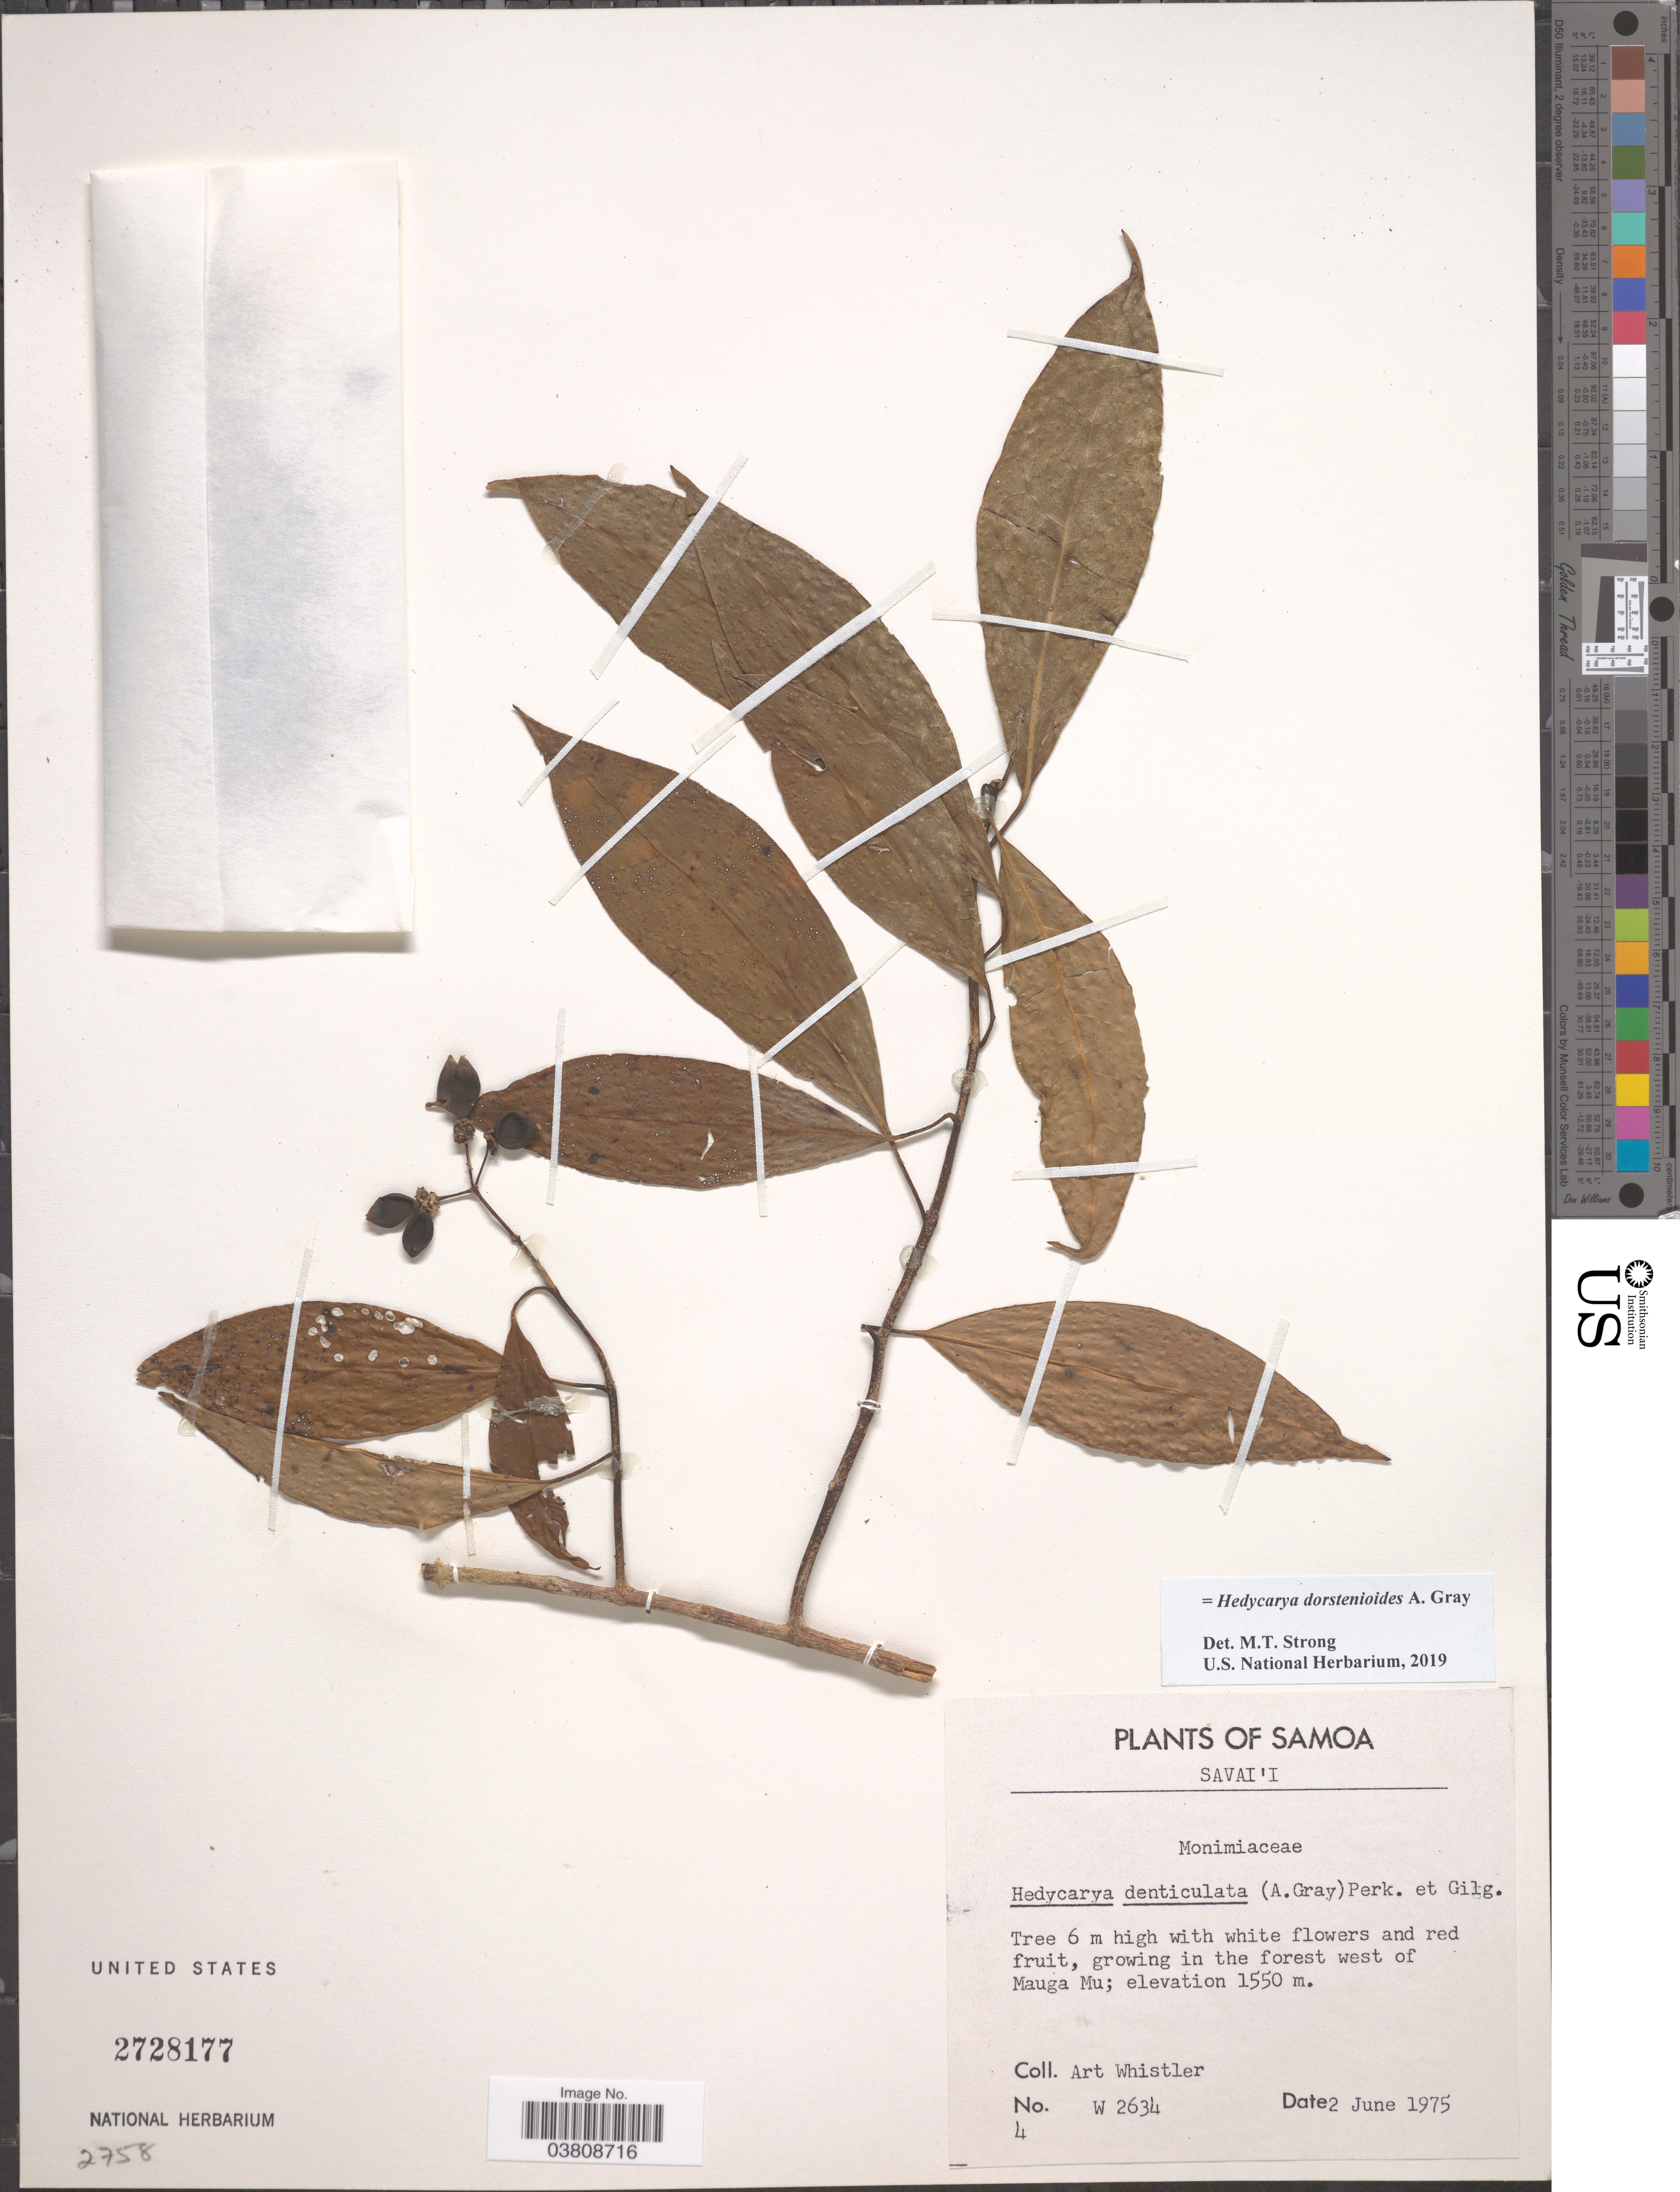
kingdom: Plantae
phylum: Tracheophyta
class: Magnoliopsida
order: Laurales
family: Monimiaceae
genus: Hedycarya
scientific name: Hedycarya dorstenioides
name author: A. Gray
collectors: A. Whistler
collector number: W2634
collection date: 1975-06-02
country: Samoa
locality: Savai'i. West of Mauga Mu.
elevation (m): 1550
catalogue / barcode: US 2728177